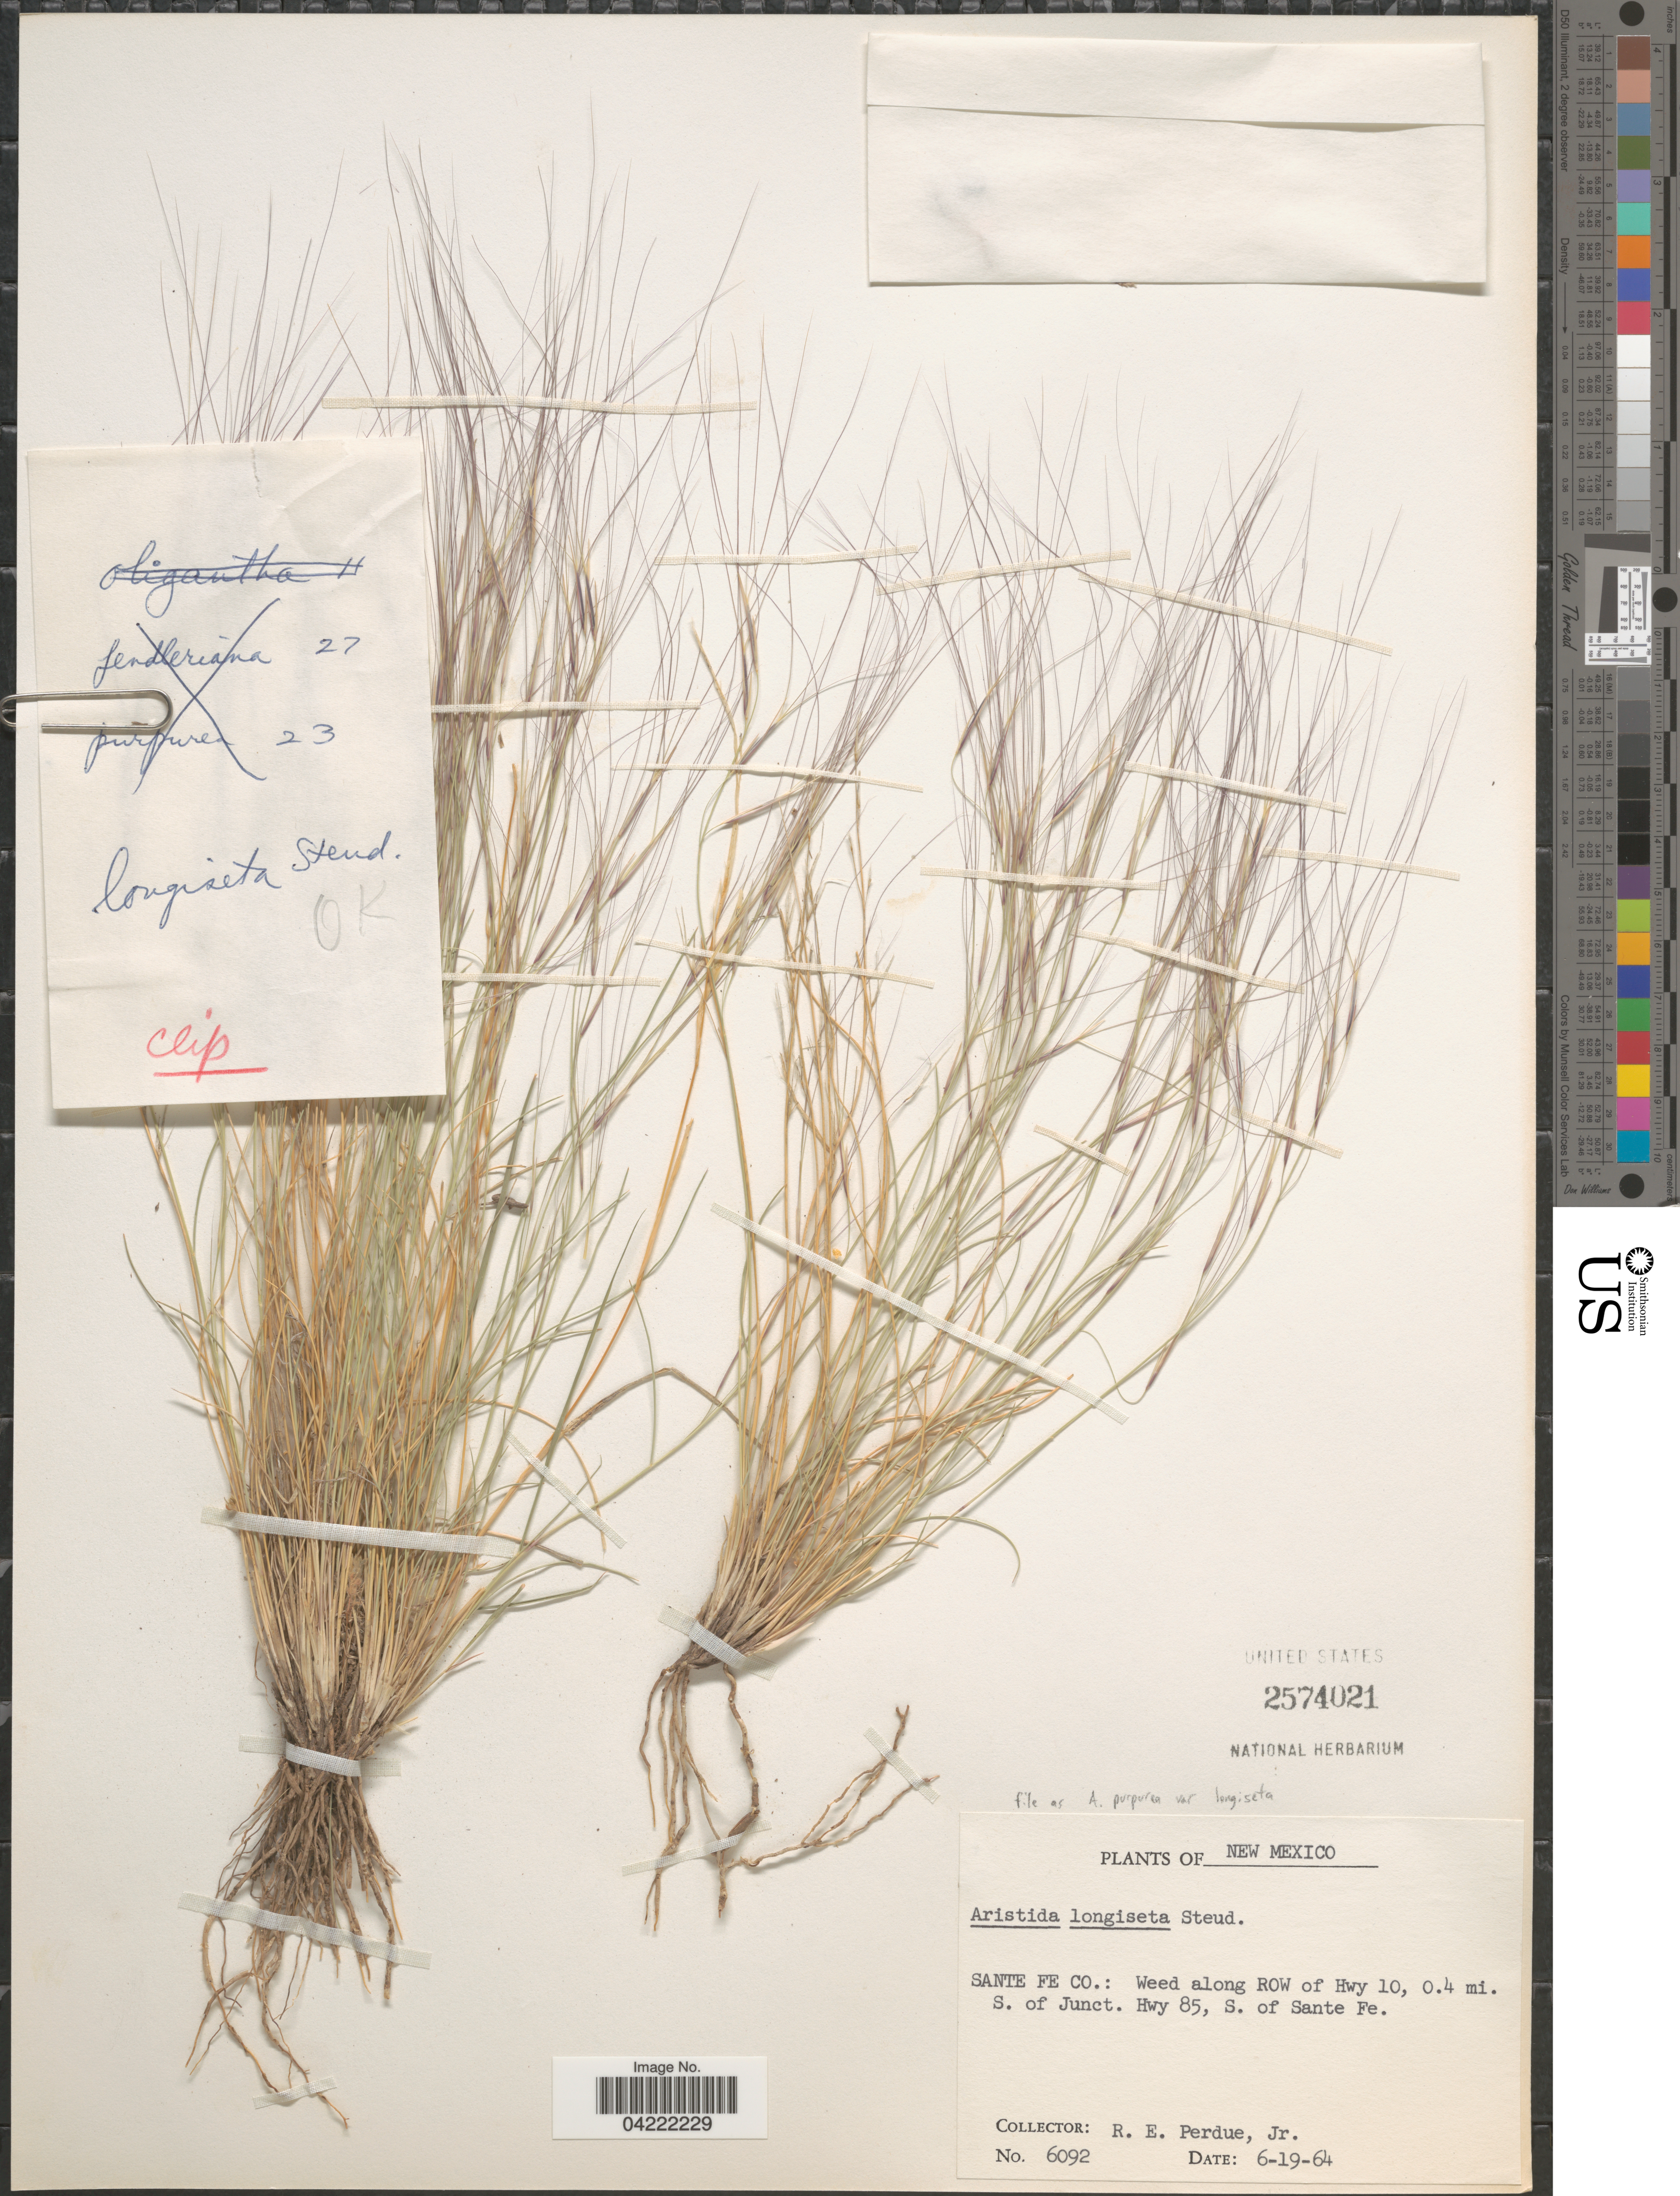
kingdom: Plantae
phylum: Tracheophyta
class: Liliopsida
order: Poales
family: Poaceae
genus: Aristida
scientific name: Aristida purpurea var. longiseta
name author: (Steud.) Vasey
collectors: R. E. Perdue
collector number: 6092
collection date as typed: Transcribed d/m/y: 19/6/64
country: United States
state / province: New Mexico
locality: Sante Fe Co.: Weed along ROW of Hwy 10, 0.4 mi. S. of Junct. Hwy 85, S. of Sante Fe.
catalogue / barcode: US 2574021